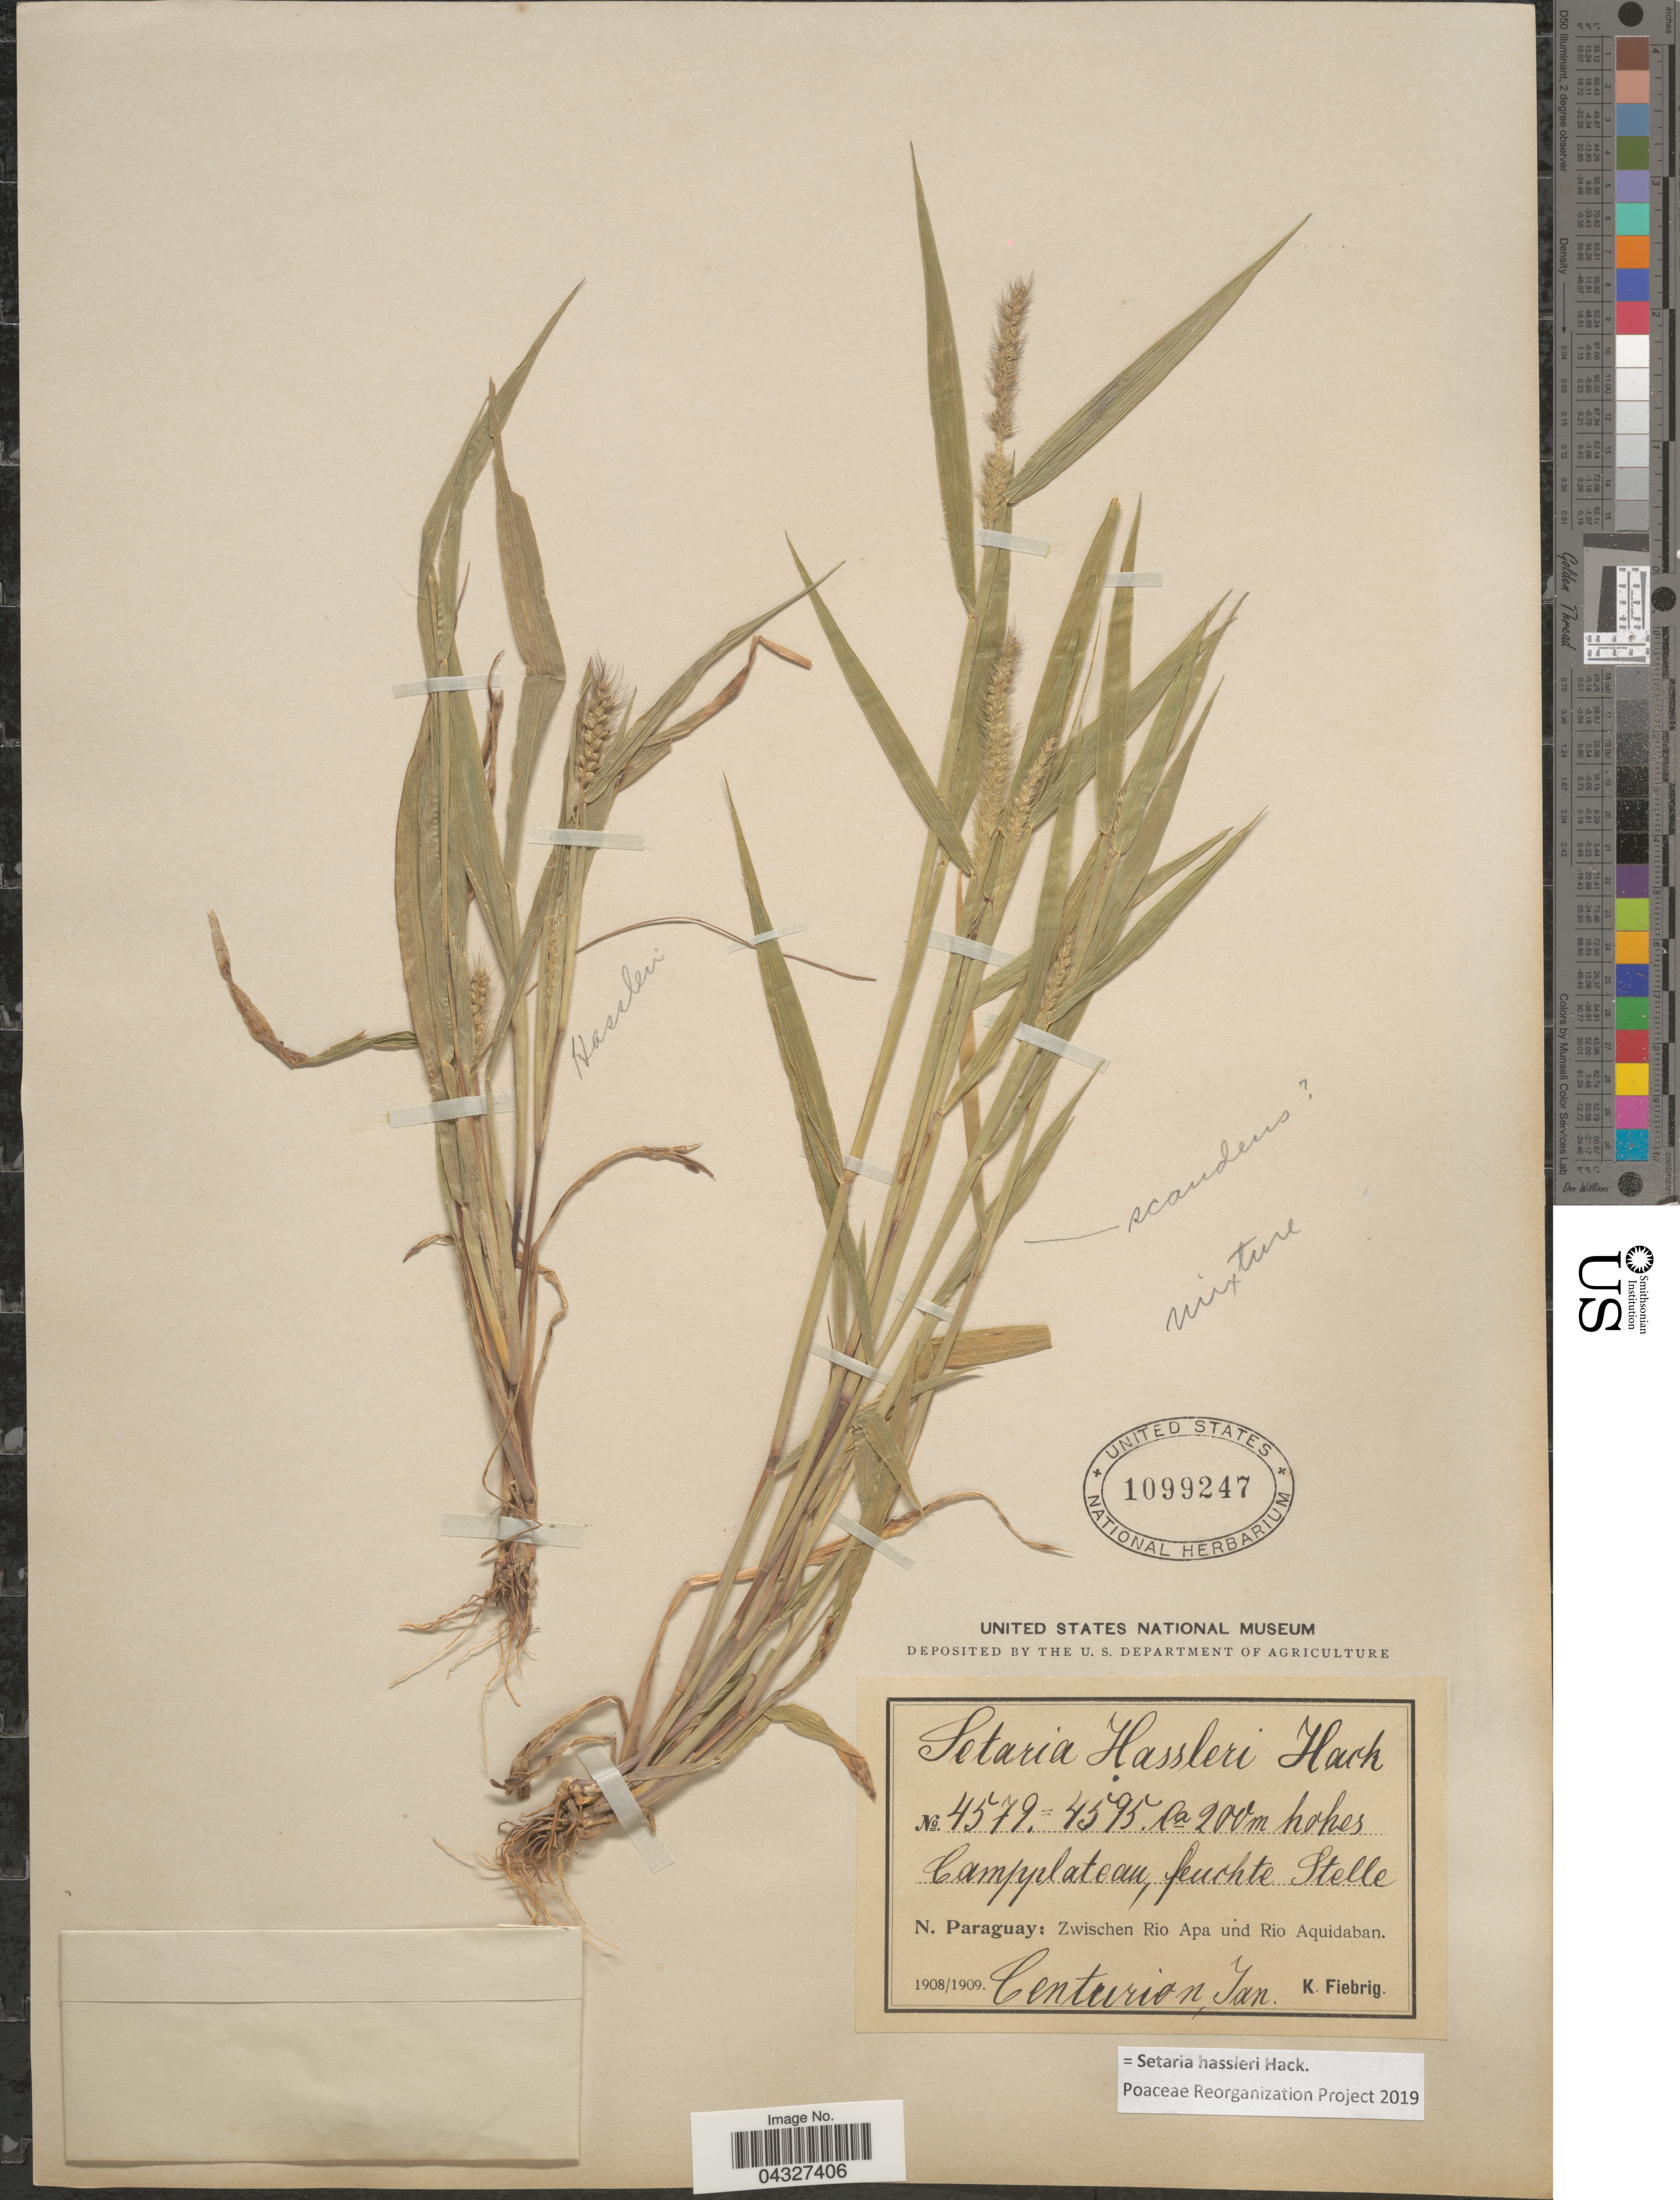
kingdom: Plantae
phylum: Tracheophyta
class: Liliopsida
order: Poales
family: Poaceae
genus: Setaria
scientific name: Setaria hassleri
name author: Hack. in Chodat & Hassl.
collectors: K. Fiebrig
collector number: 4579/4595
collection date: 1908-01/1909-01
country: Paraguay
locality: N. Paraguay: Zwischen Rio Apa und Rio Aquidaban. Centurio.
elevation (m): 200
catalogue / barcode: US 1099247